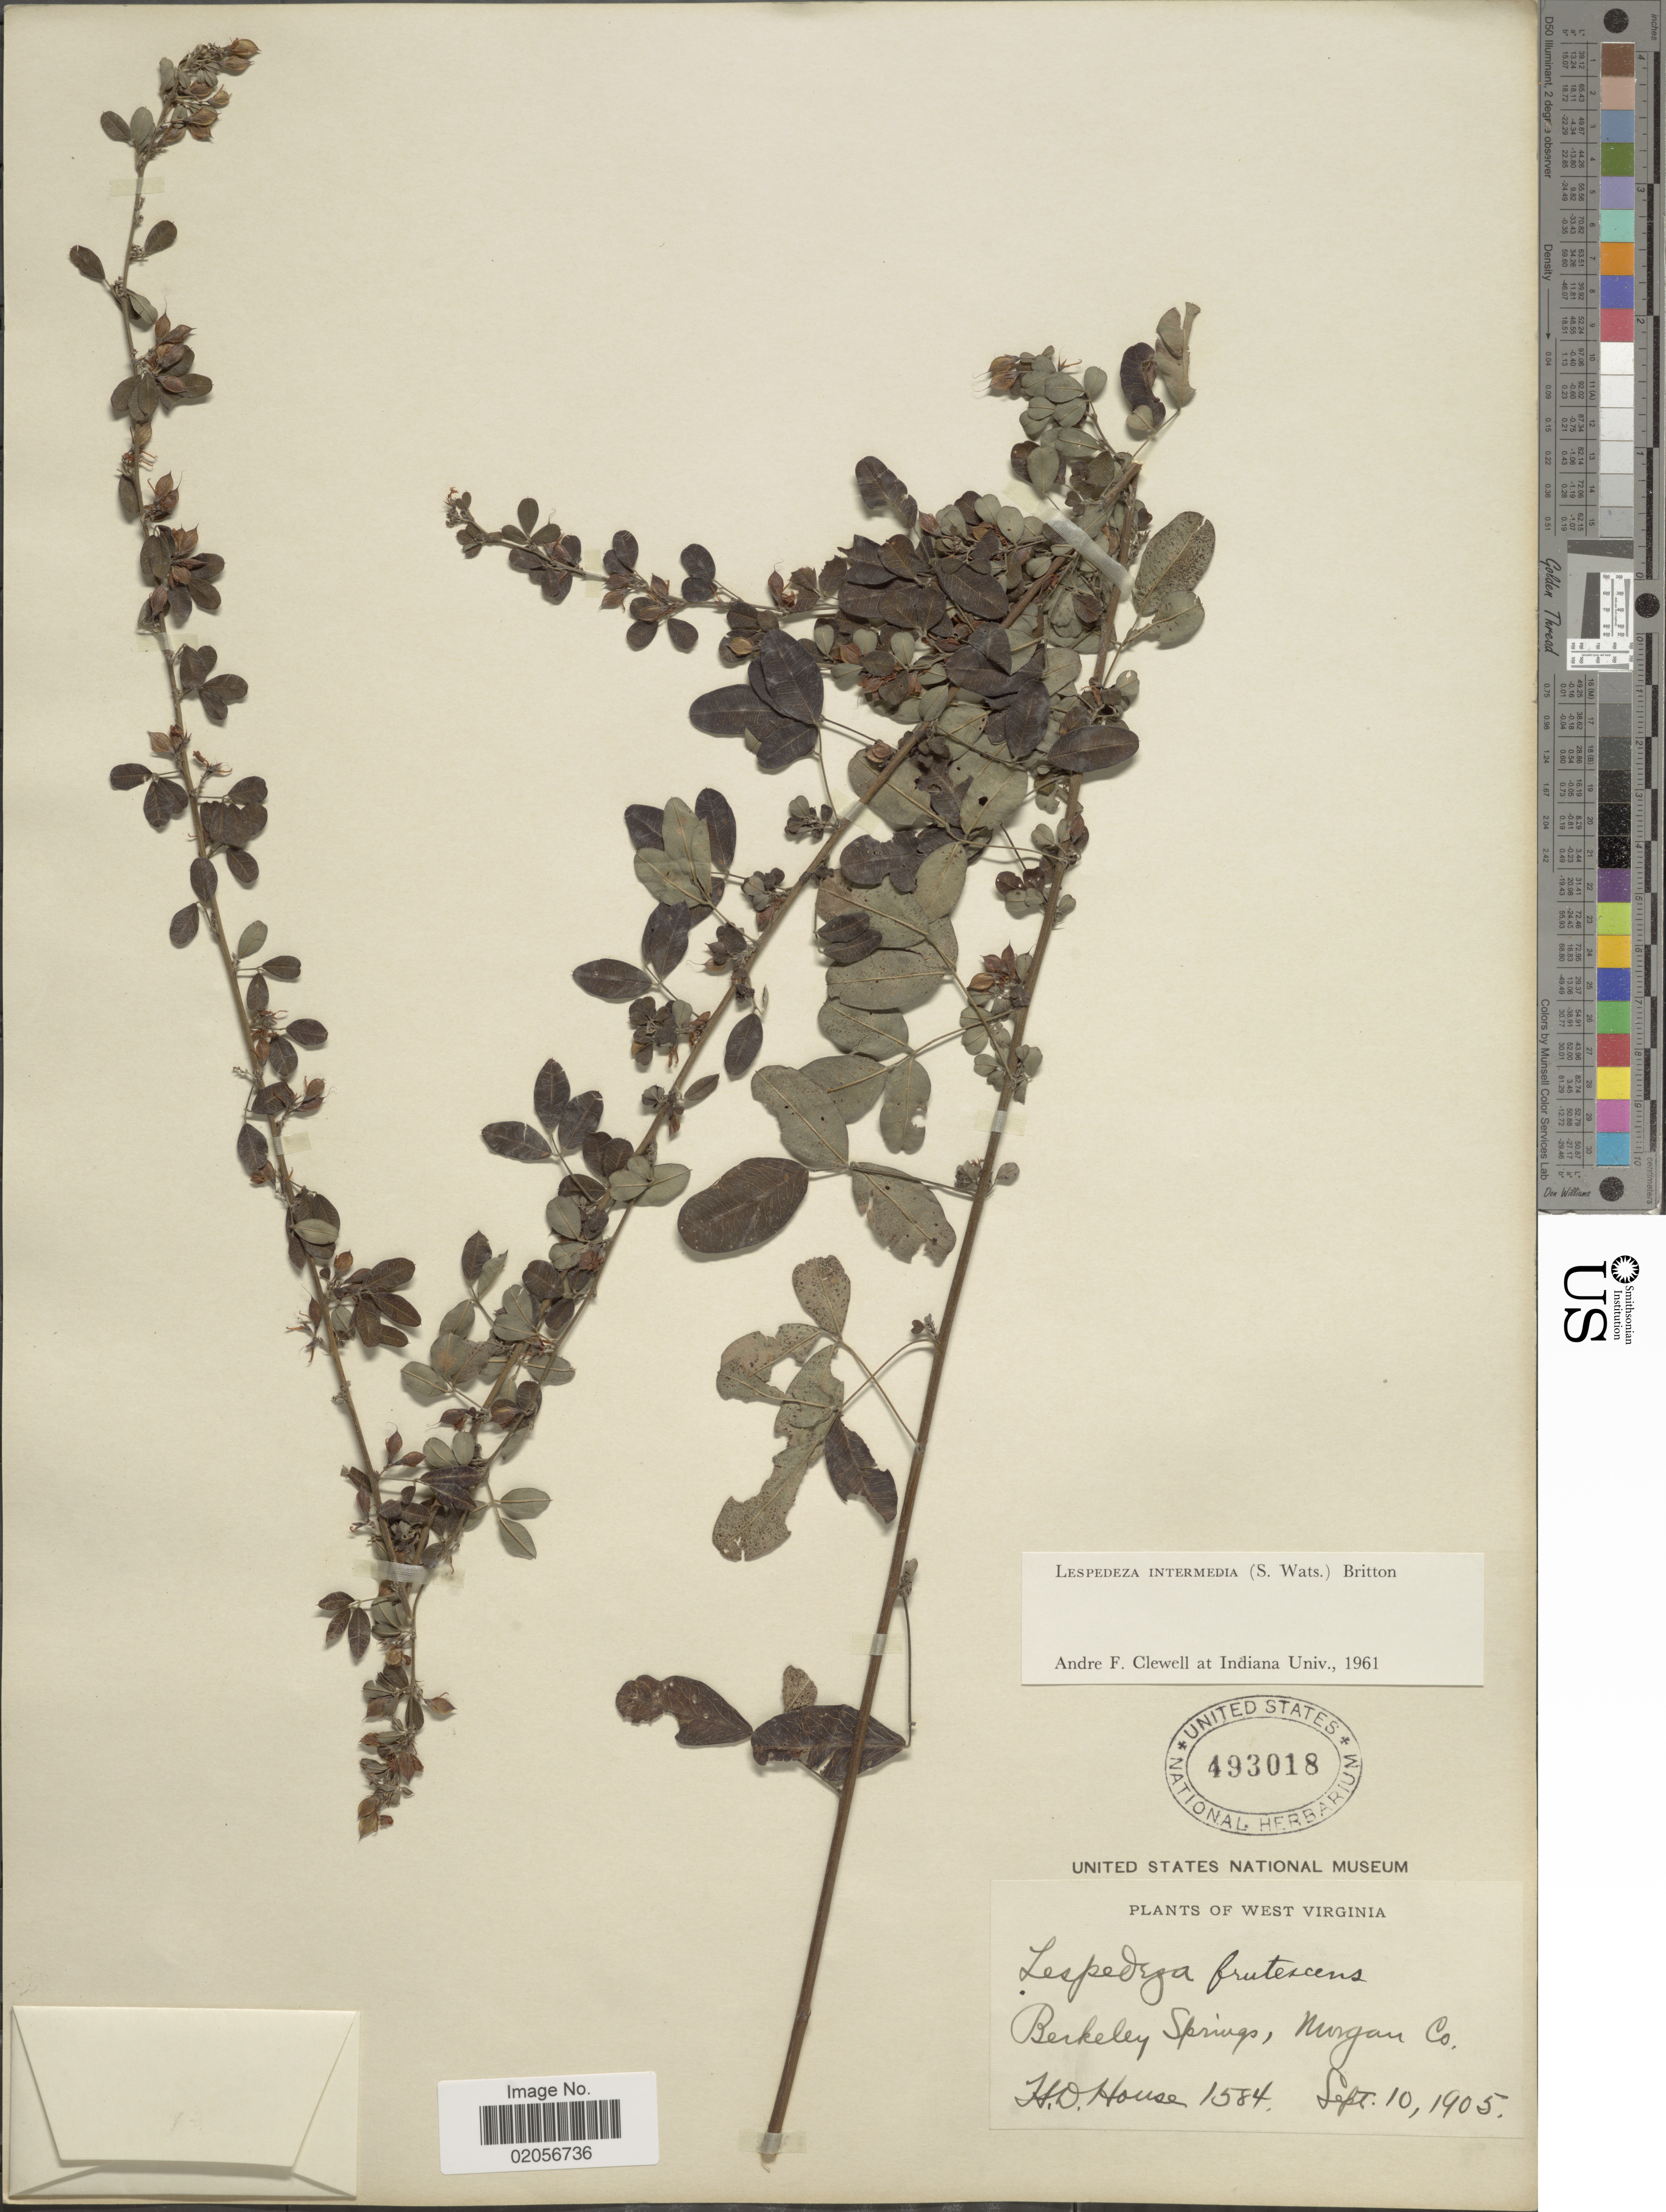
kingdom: Plantae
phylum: Tracheophyta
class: Magnoliopsida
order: Fabales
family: Fabaceae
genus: Lespedeza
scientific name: Lespedeza intermedia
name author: (S. Watson) Britton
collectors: H. D. House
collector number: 1584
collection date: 1905-09-10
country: United States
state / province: West Virginia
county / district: Morgan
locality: Berkeley Springs, Morgan Co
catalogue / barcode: US 493018